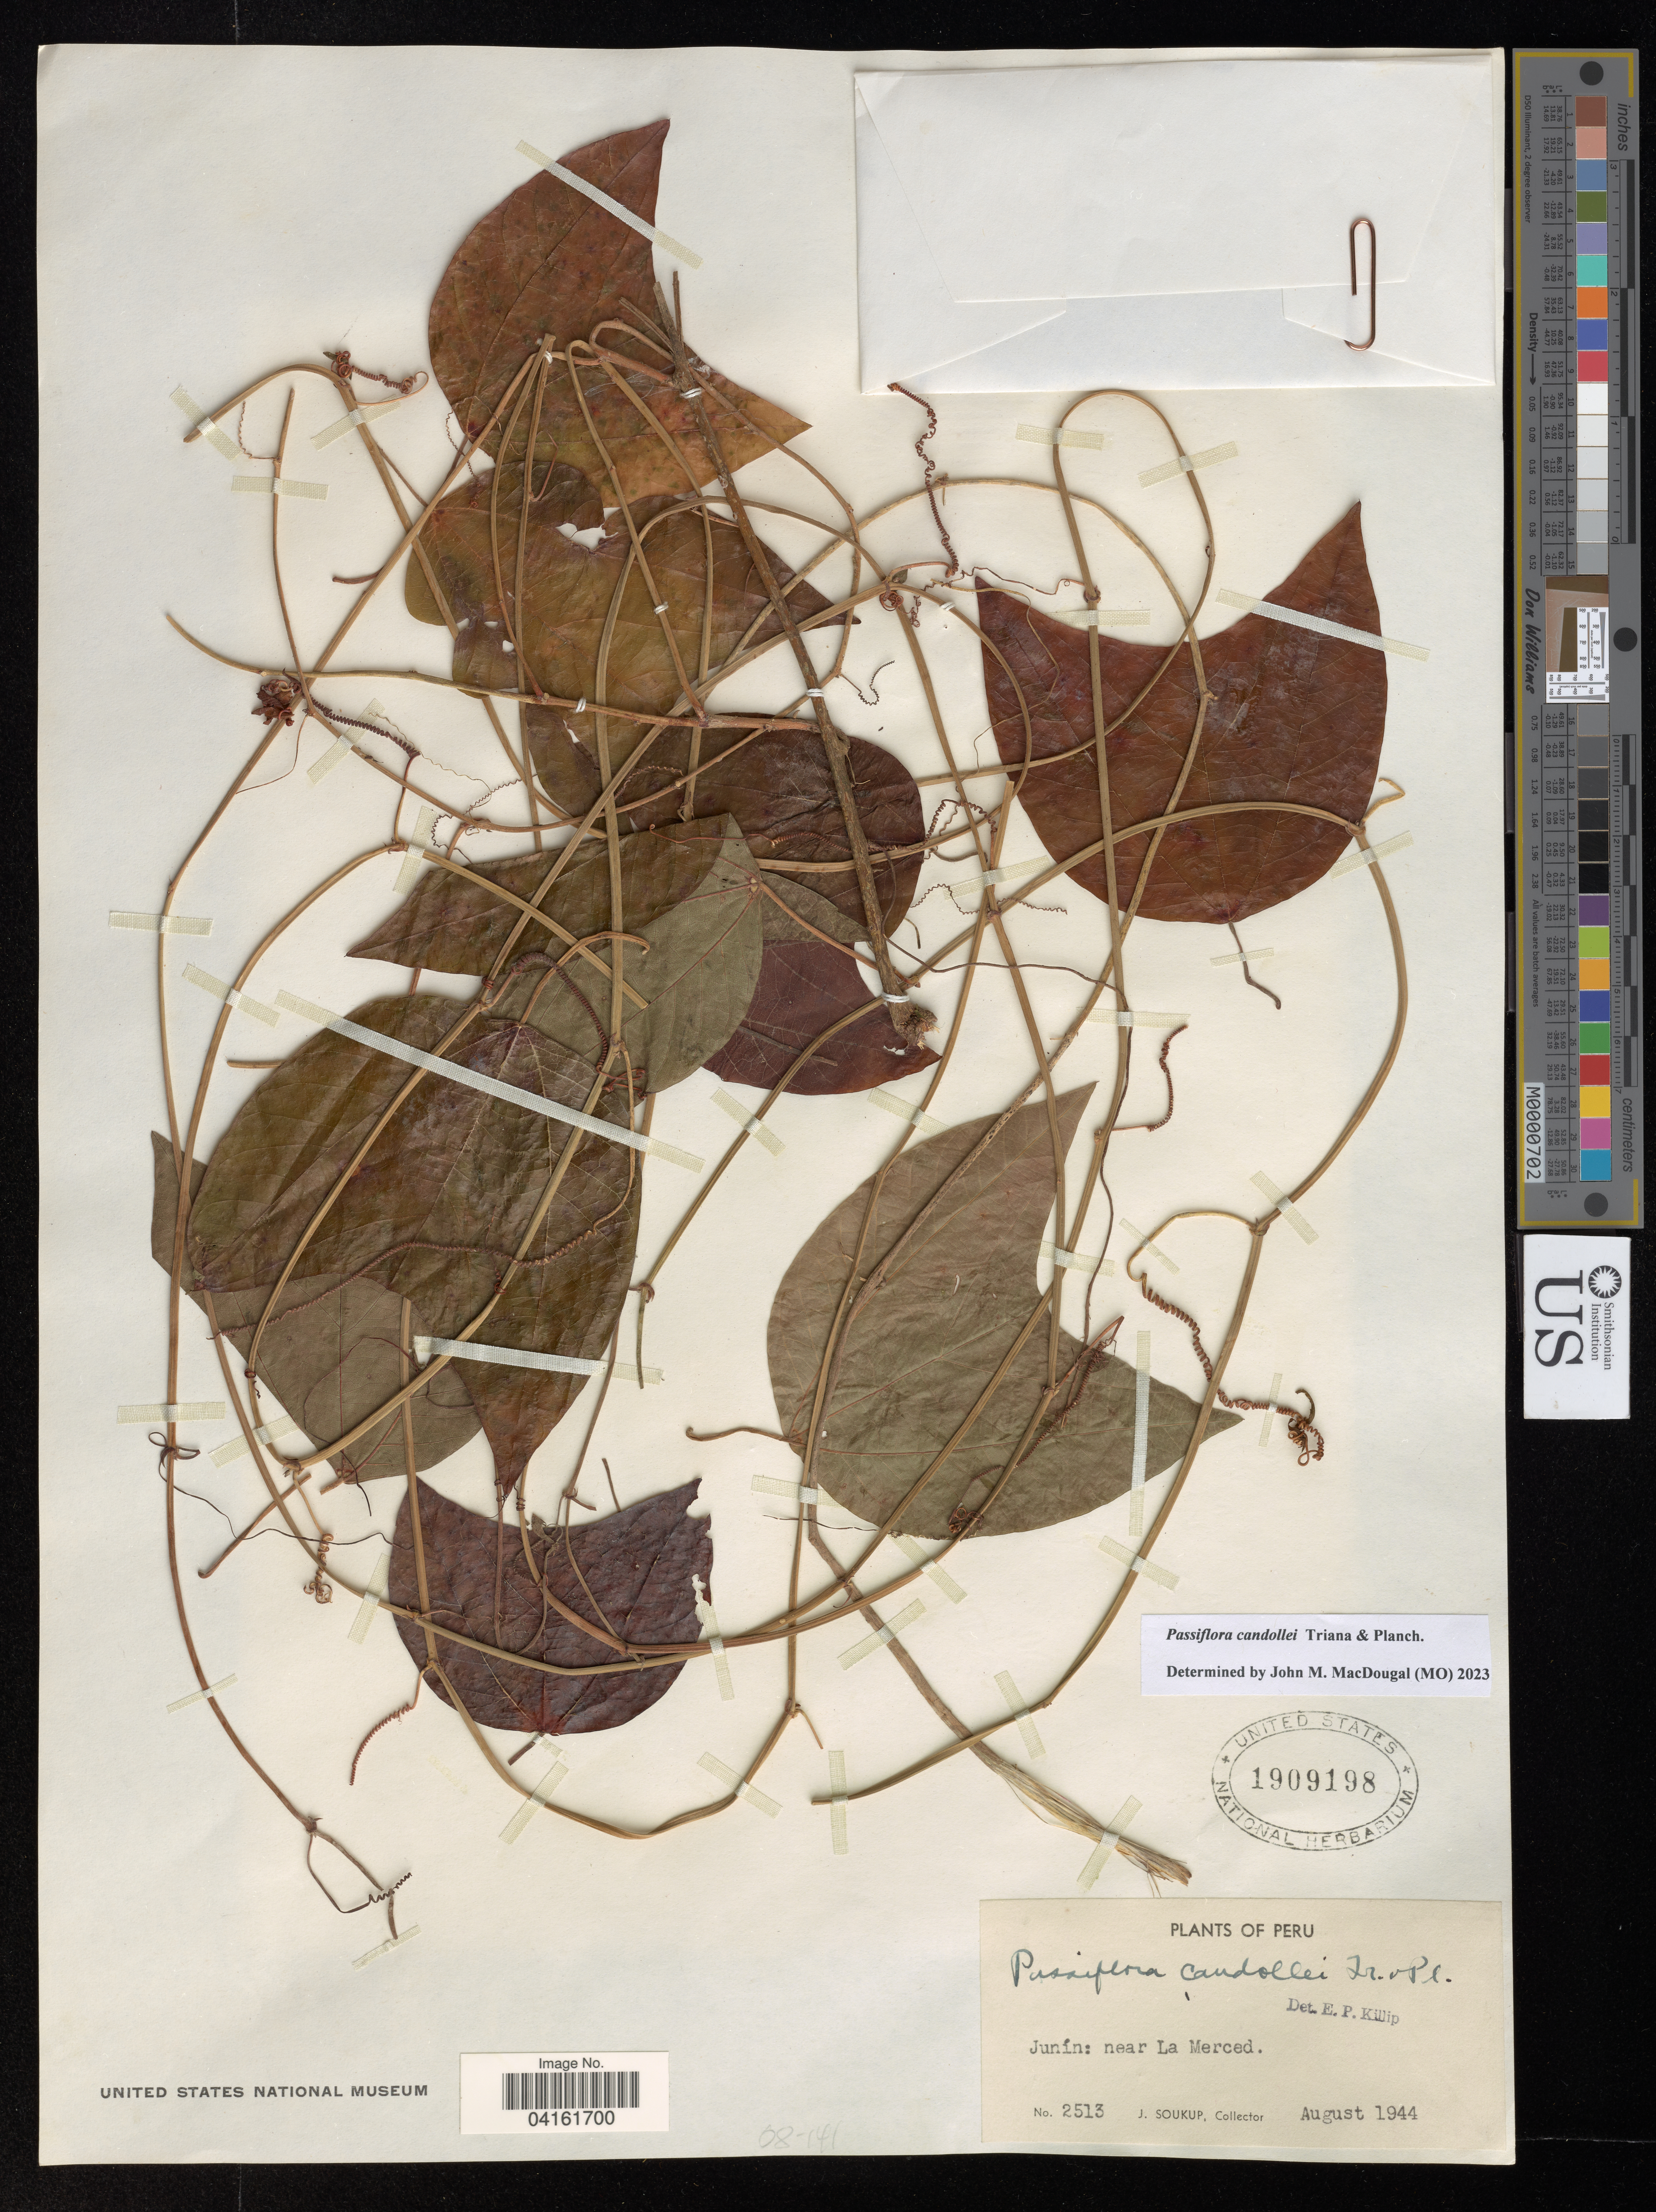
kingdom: Plantae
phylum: Tracheophyta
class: Magnoliopsida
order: Malpighiales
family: Passifloraceae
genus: Passiflora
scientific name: Passiflora candollei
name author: Triana & Planch.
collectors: J. Soukup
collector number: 2513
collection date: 1944-08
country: Peru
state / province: Junin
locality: Near La Merced.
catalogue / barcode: US 1909198